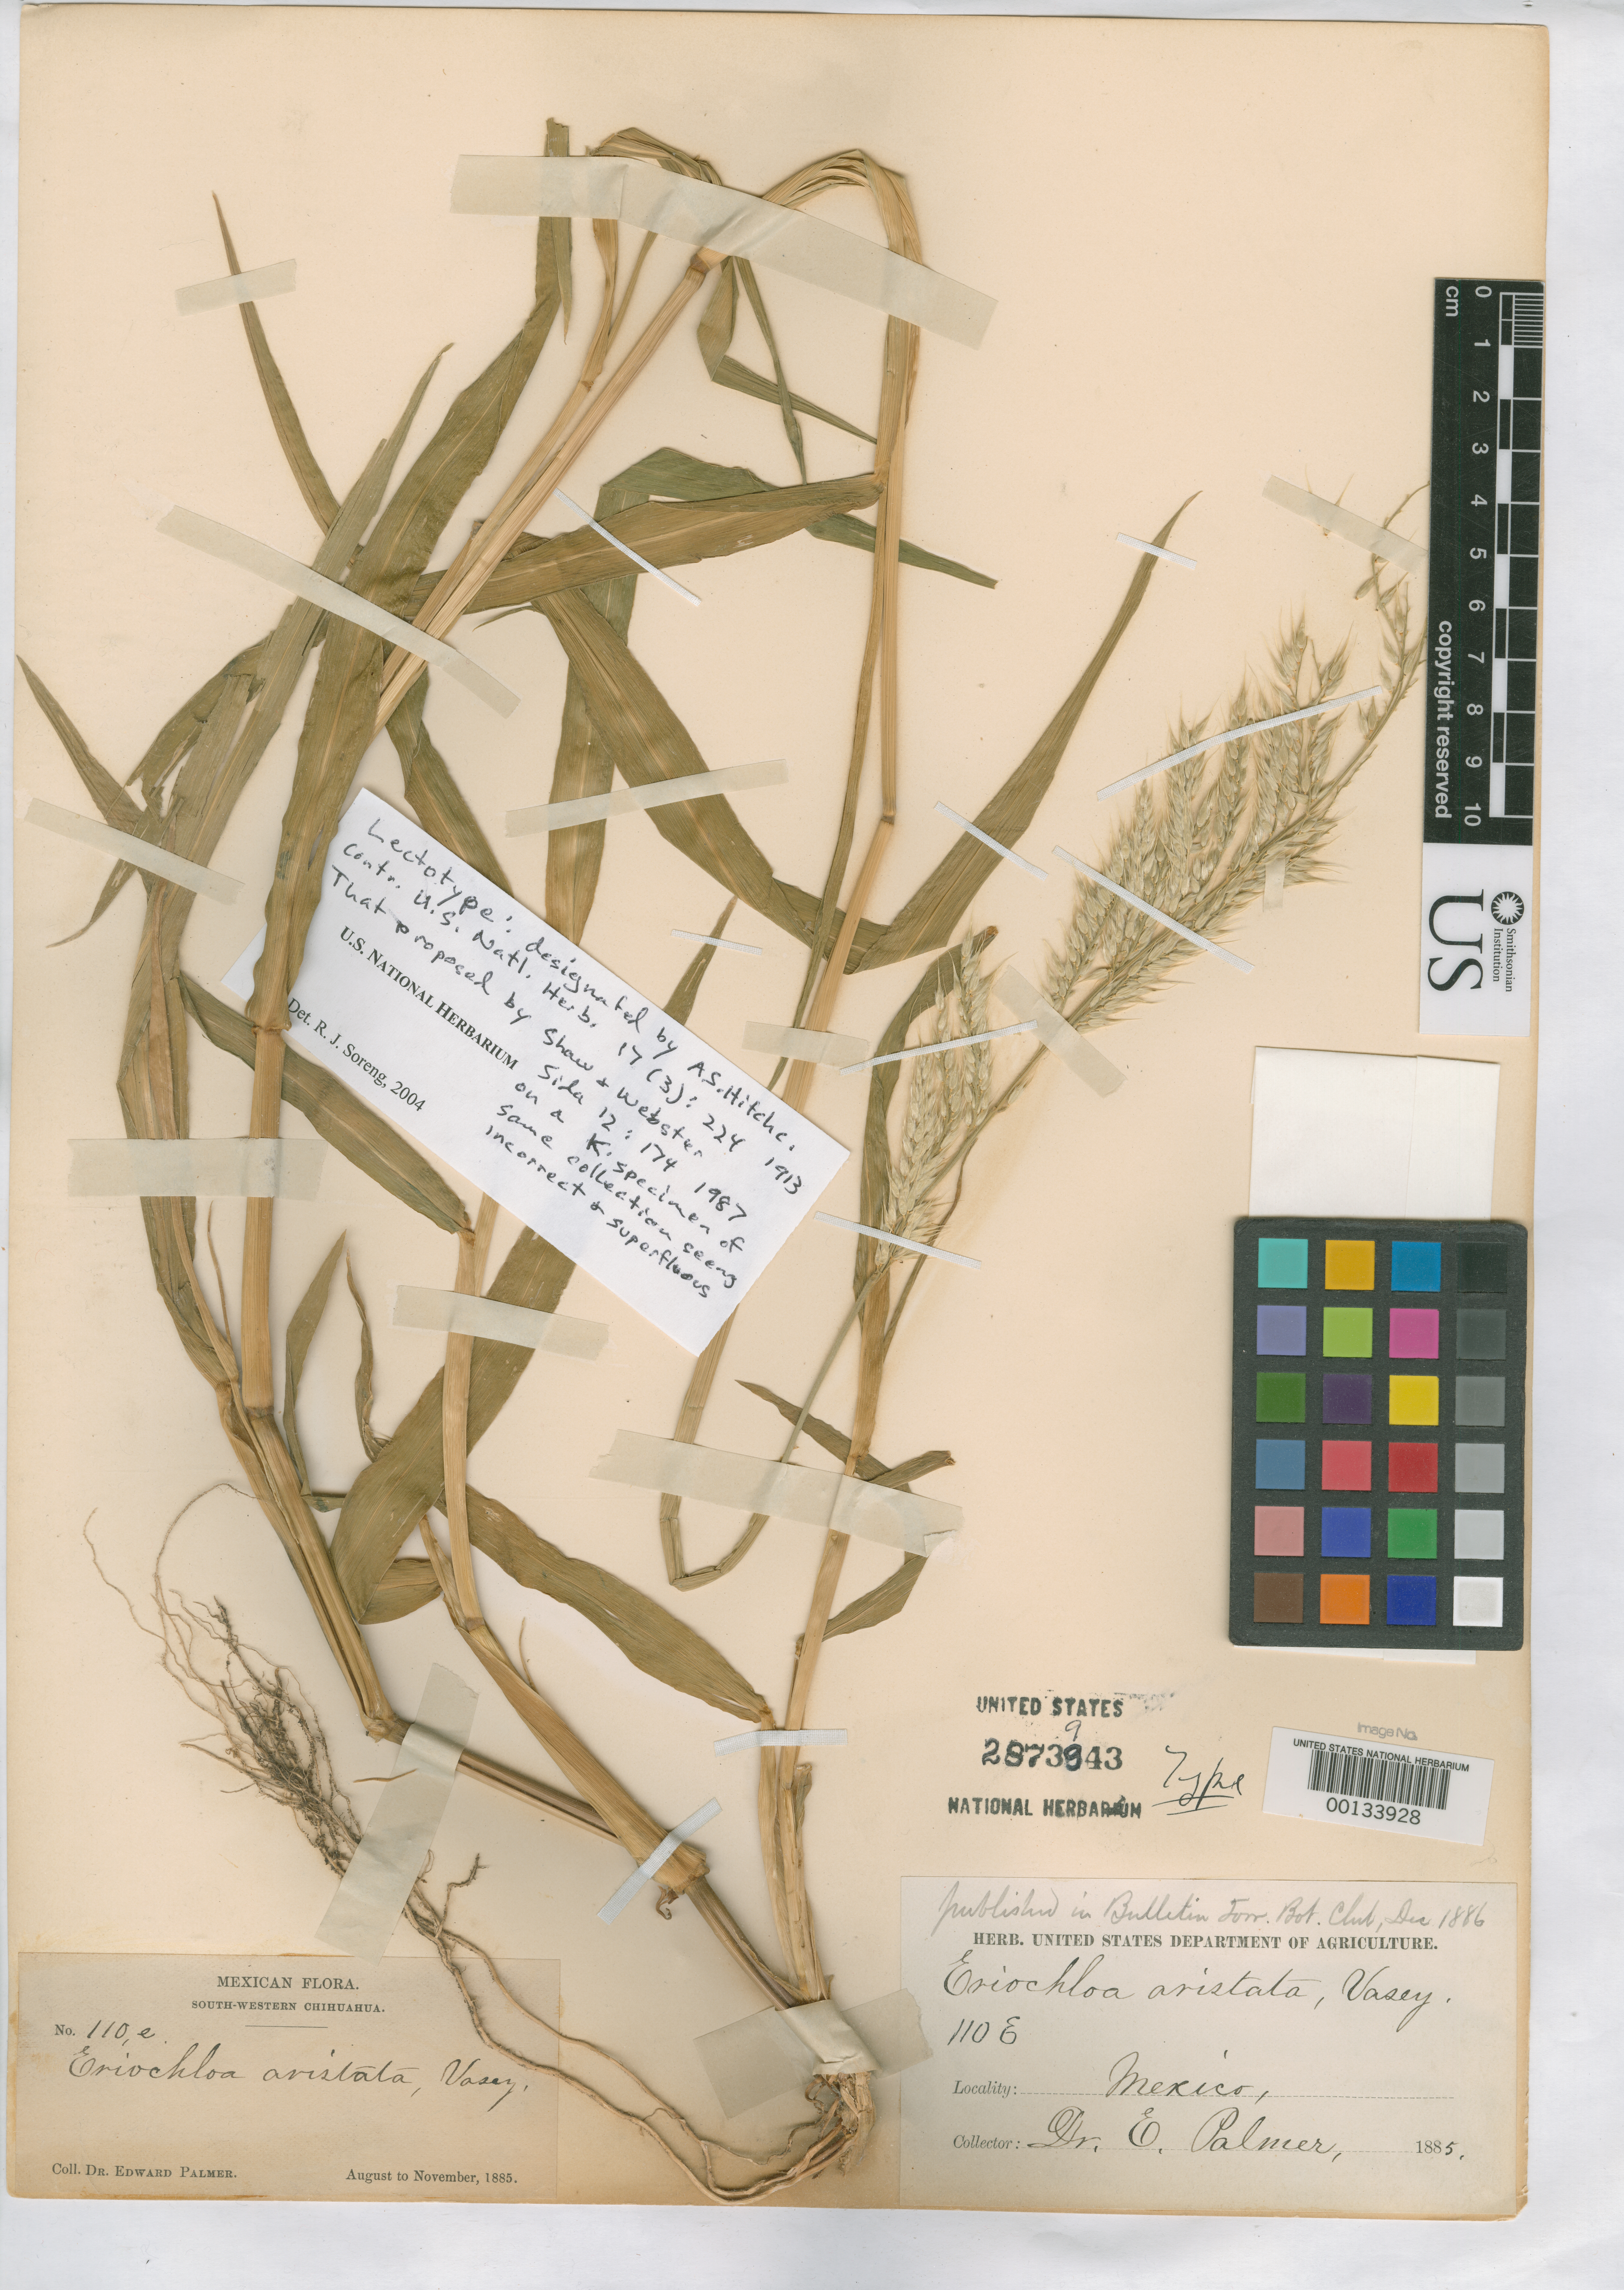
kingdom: Plantae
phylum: Tracheophyta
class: Liliopsida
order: Poales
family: Poaceae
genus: Eriochloa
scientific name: Eriochloa aristata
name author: Vasey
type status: Lectotype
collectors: E. Palmer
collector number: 110e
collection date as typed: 1885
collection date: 1885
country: Mexico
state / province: Chihuahua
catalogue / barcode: US 2873943